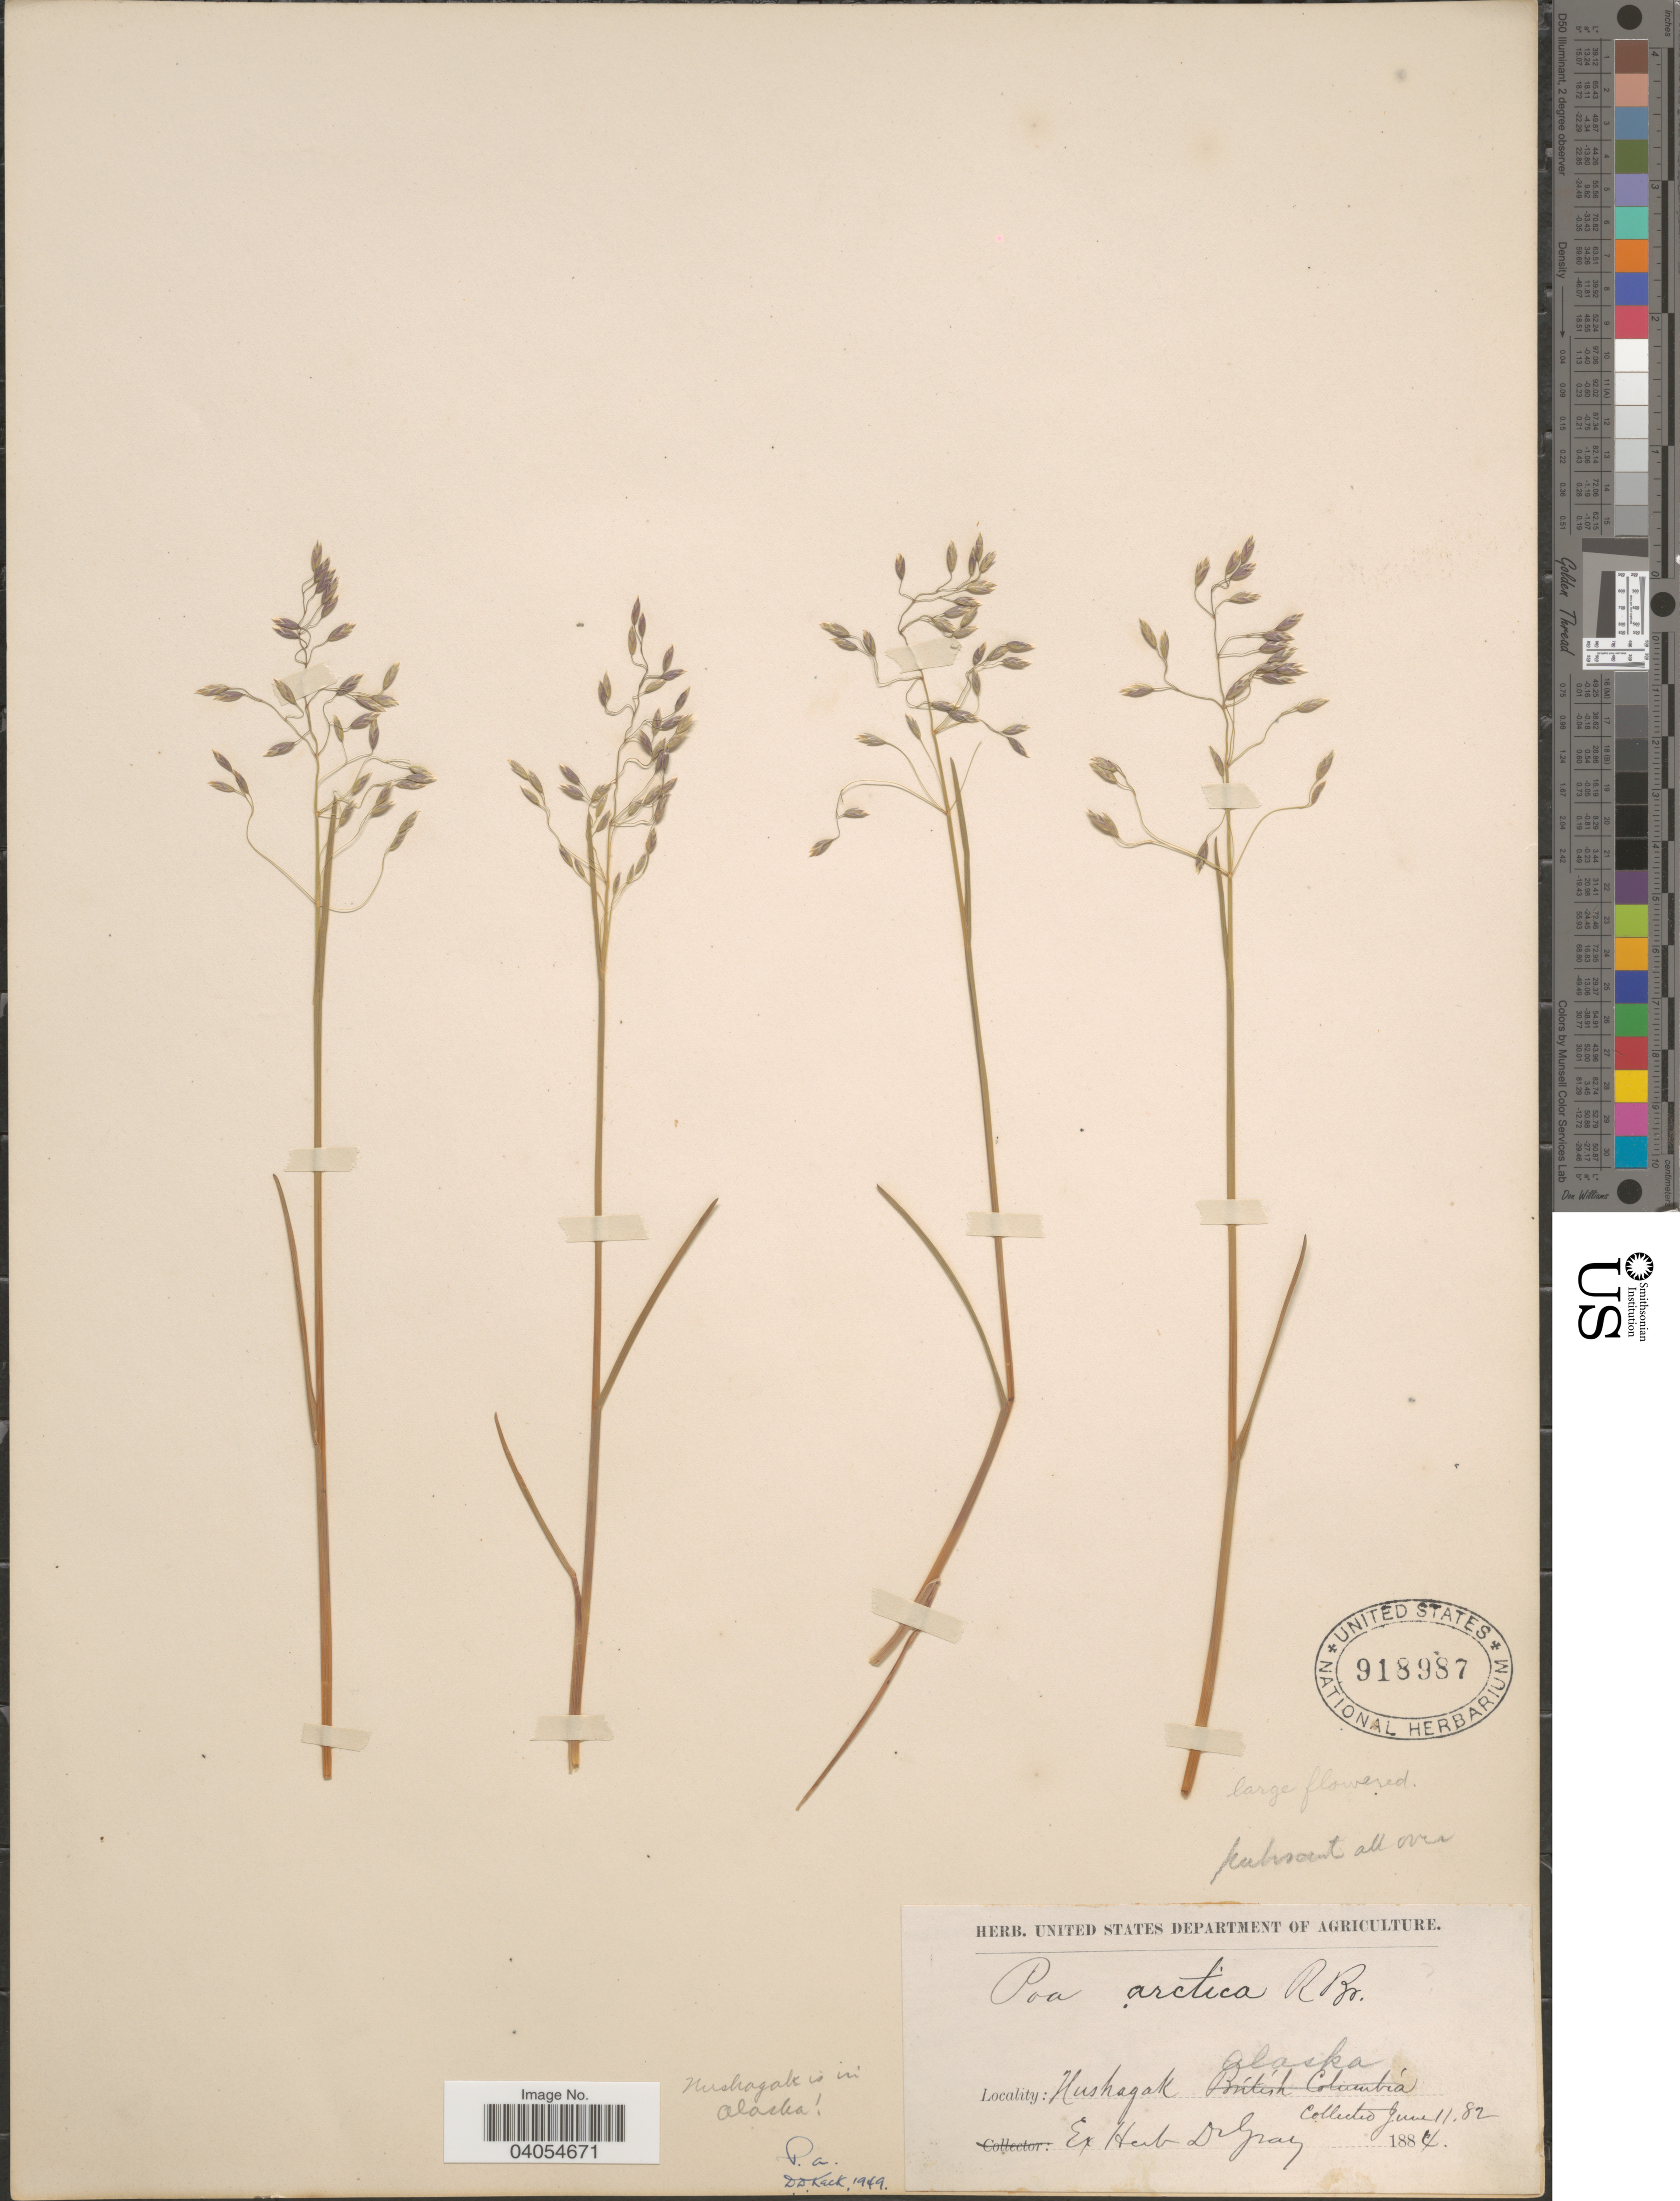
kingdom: Plantae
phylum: Tracheophyta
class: Liliopsida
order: Poales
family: Poaceae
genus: Poa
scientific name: Poa arctica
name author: R. Br.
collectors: ex herb. Gray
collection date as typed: Transcribed d/m/y: 11/6/82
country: United States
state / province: Alaska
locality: Nushagak.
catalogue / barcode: US 918987